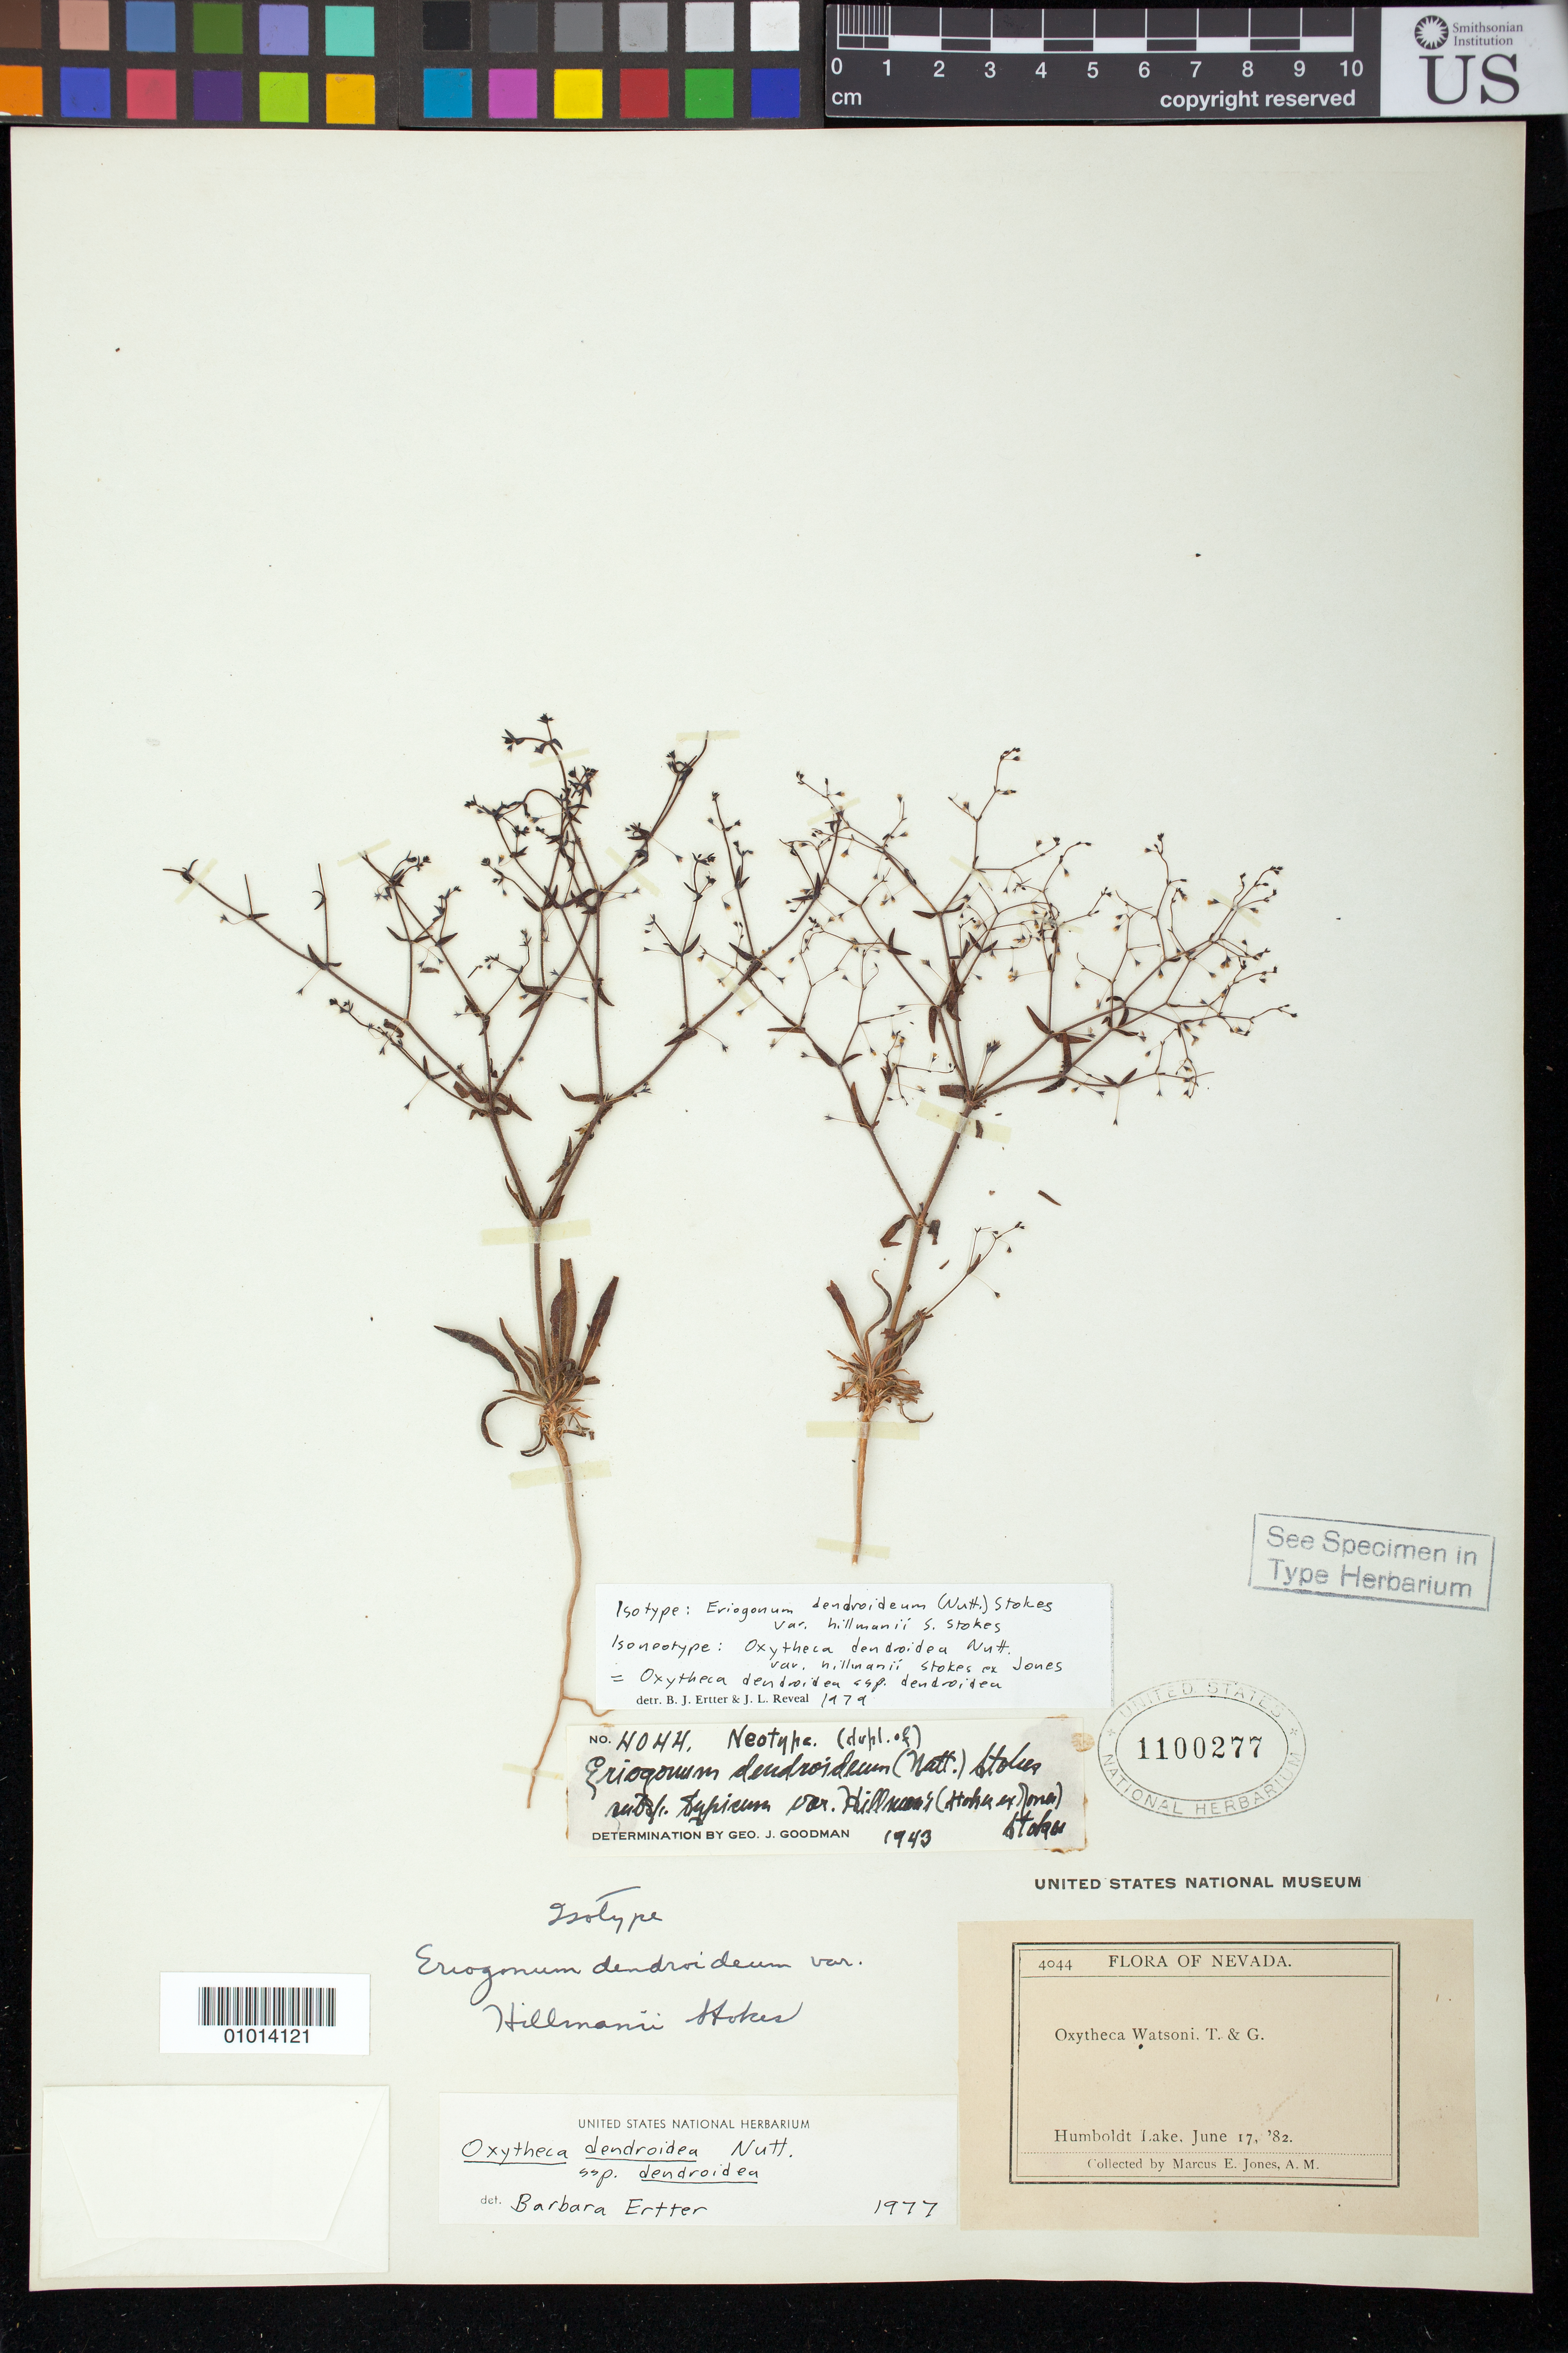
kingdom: Plantae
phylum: Tracheophyta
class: Magnoliopsida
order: Caryophyllales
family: Polygonaceae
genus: Oxytheca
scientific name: Oxytheca dendroidea var. hillmanii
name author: S. Stokes ex M.E. Jones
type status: Isolectotype; Type Collection; Isotype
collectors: M. E. Jones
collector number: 4044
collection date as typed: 17 Jun 1882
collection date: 1882-06-17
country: United States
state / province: Nevada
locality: Humboldt Lake.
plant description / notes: Protologue cites "Reno to Contact, central Nevada, in the Lower Temperate life zone" (i.e., 2 or more syntypes). This collection, Jones 4044, is presumably part of the original material of Oxytheca dendroidea var. hillmannii S.G. Stokes ex M.E. Jones; Ertter annotated and cited it as "[iso]neotype" but if this collection is part of the original material then it should be considered an [iso]lectotype.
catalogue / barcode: US 1100277